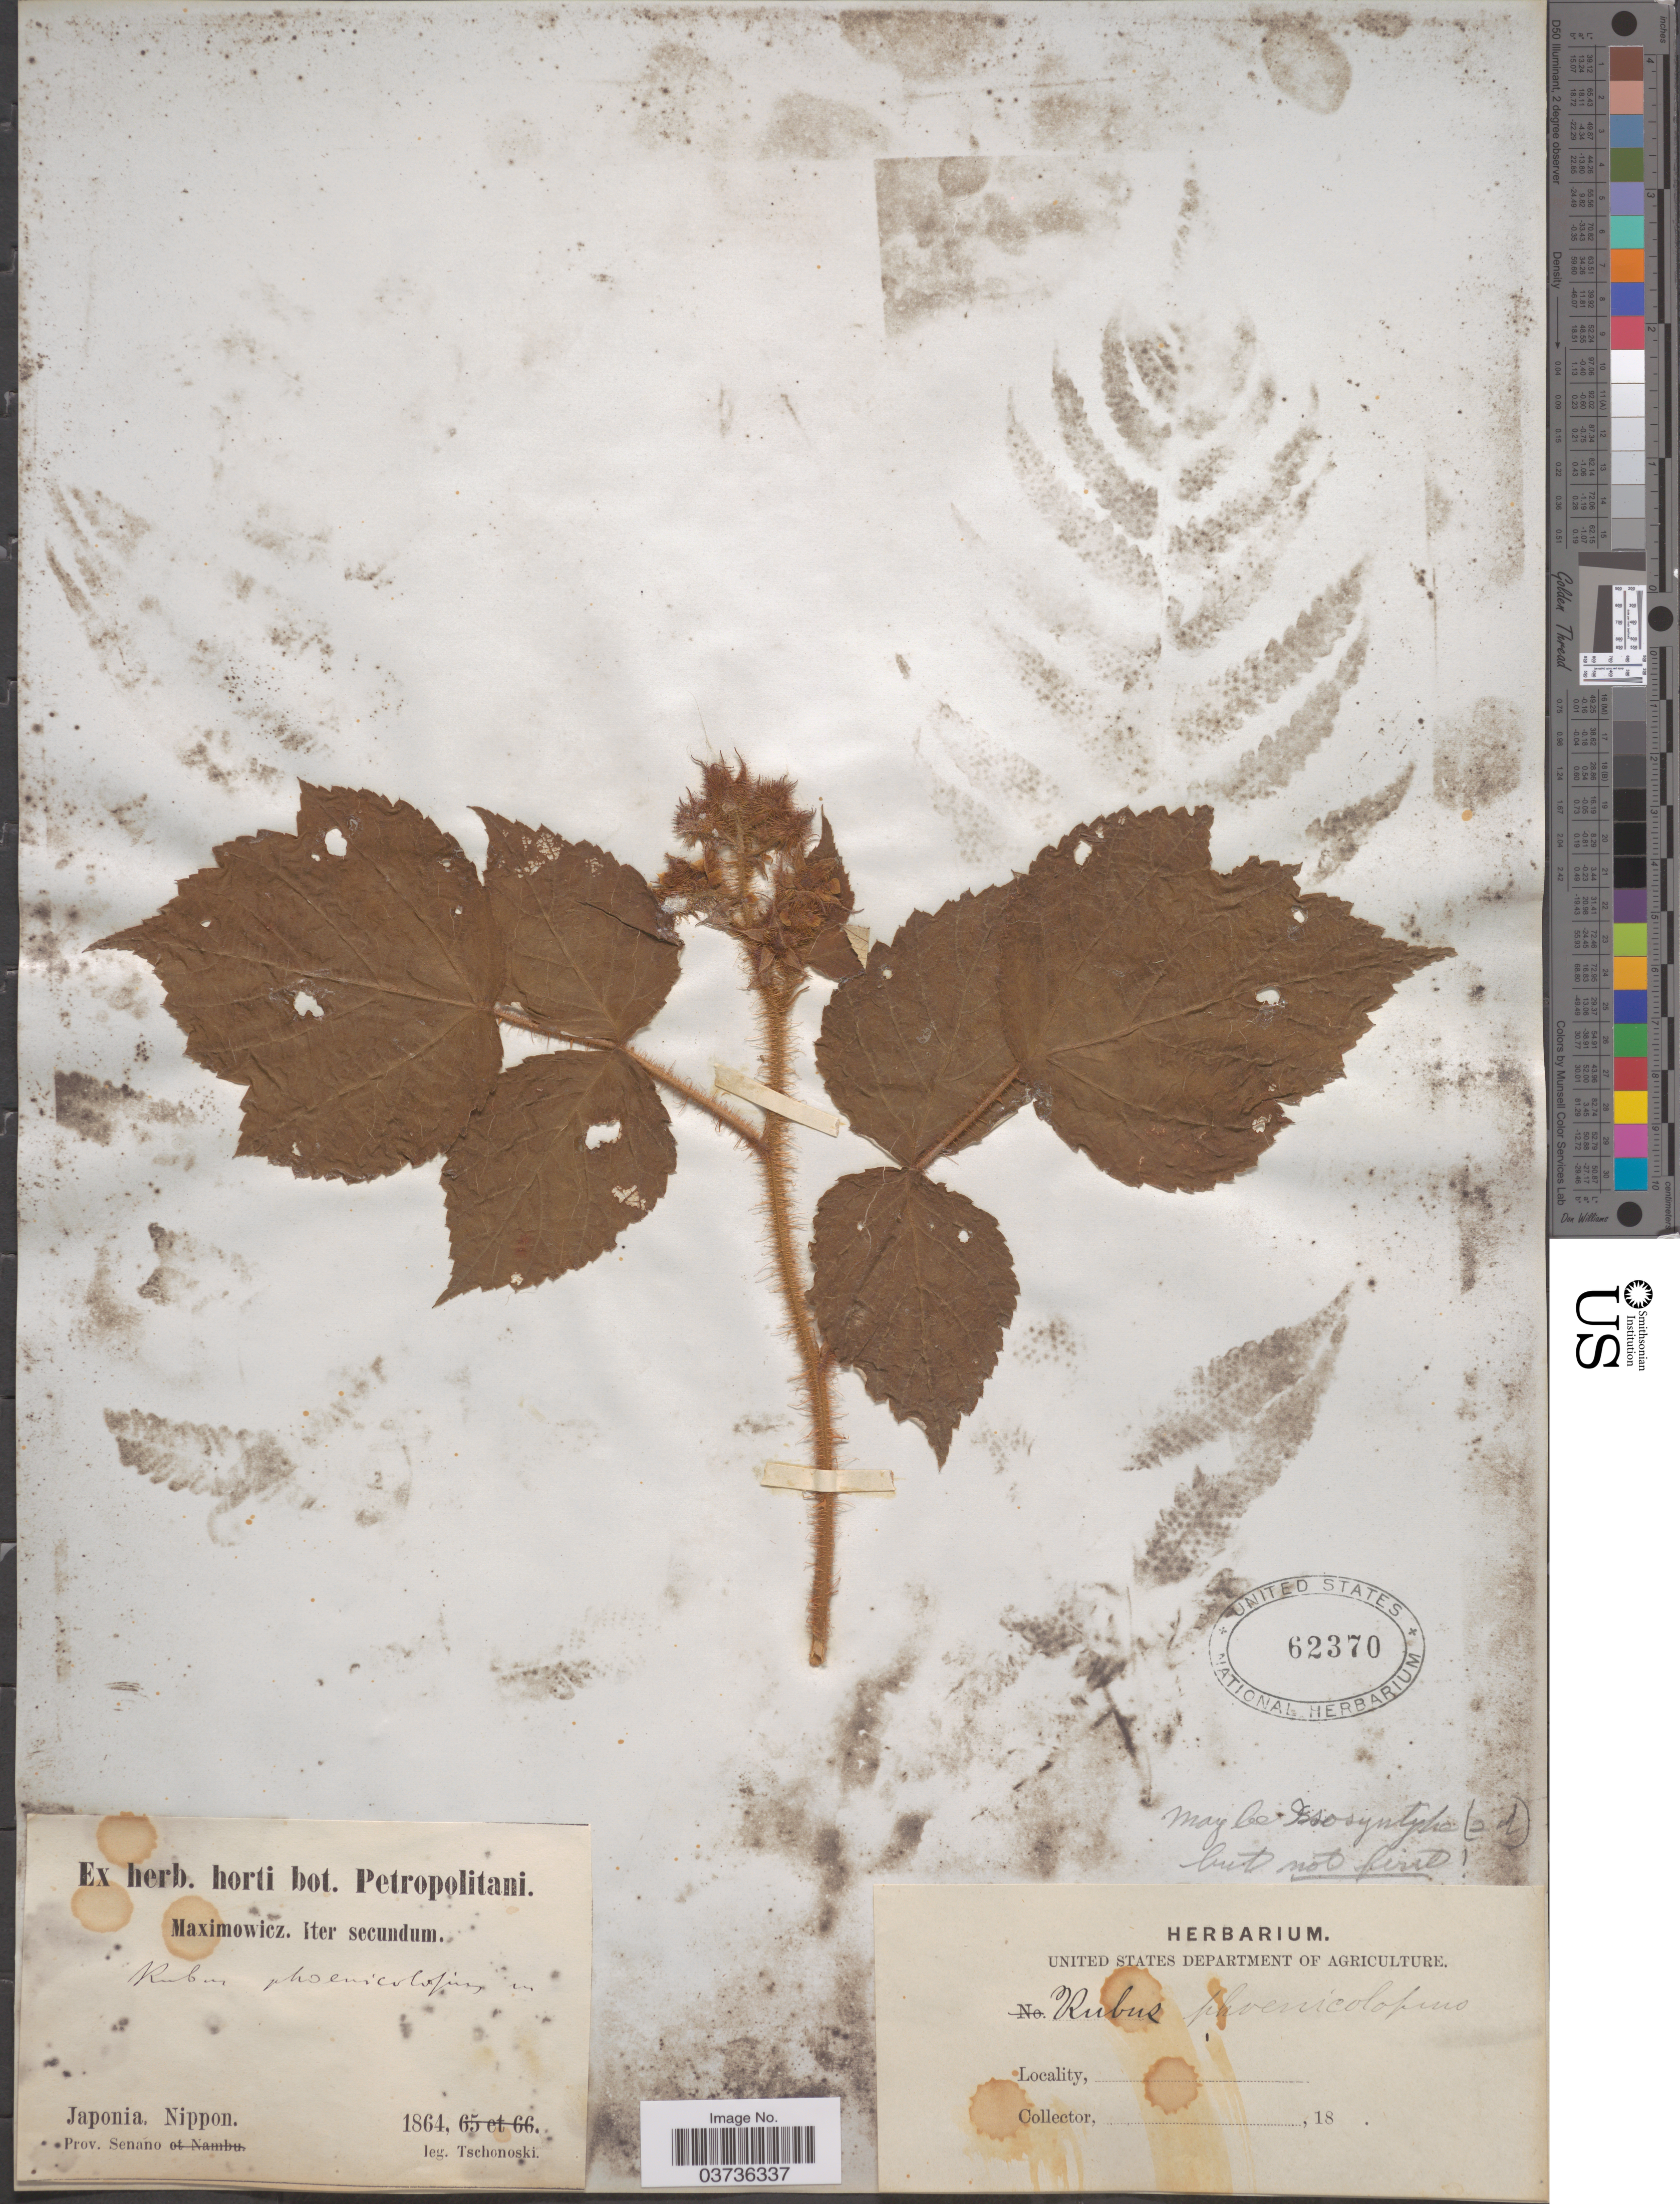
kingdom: Plantae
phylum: Tracheophyta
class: Magnoliopsida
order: Rosales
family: Rosaceae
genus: Rubus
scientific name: Rubus phoenicolasius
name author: Maxim.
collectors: -. Tschonoski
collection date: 1864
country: Japan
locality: Japonia, Nippon. Prov. Senano.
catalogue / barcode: US 62370